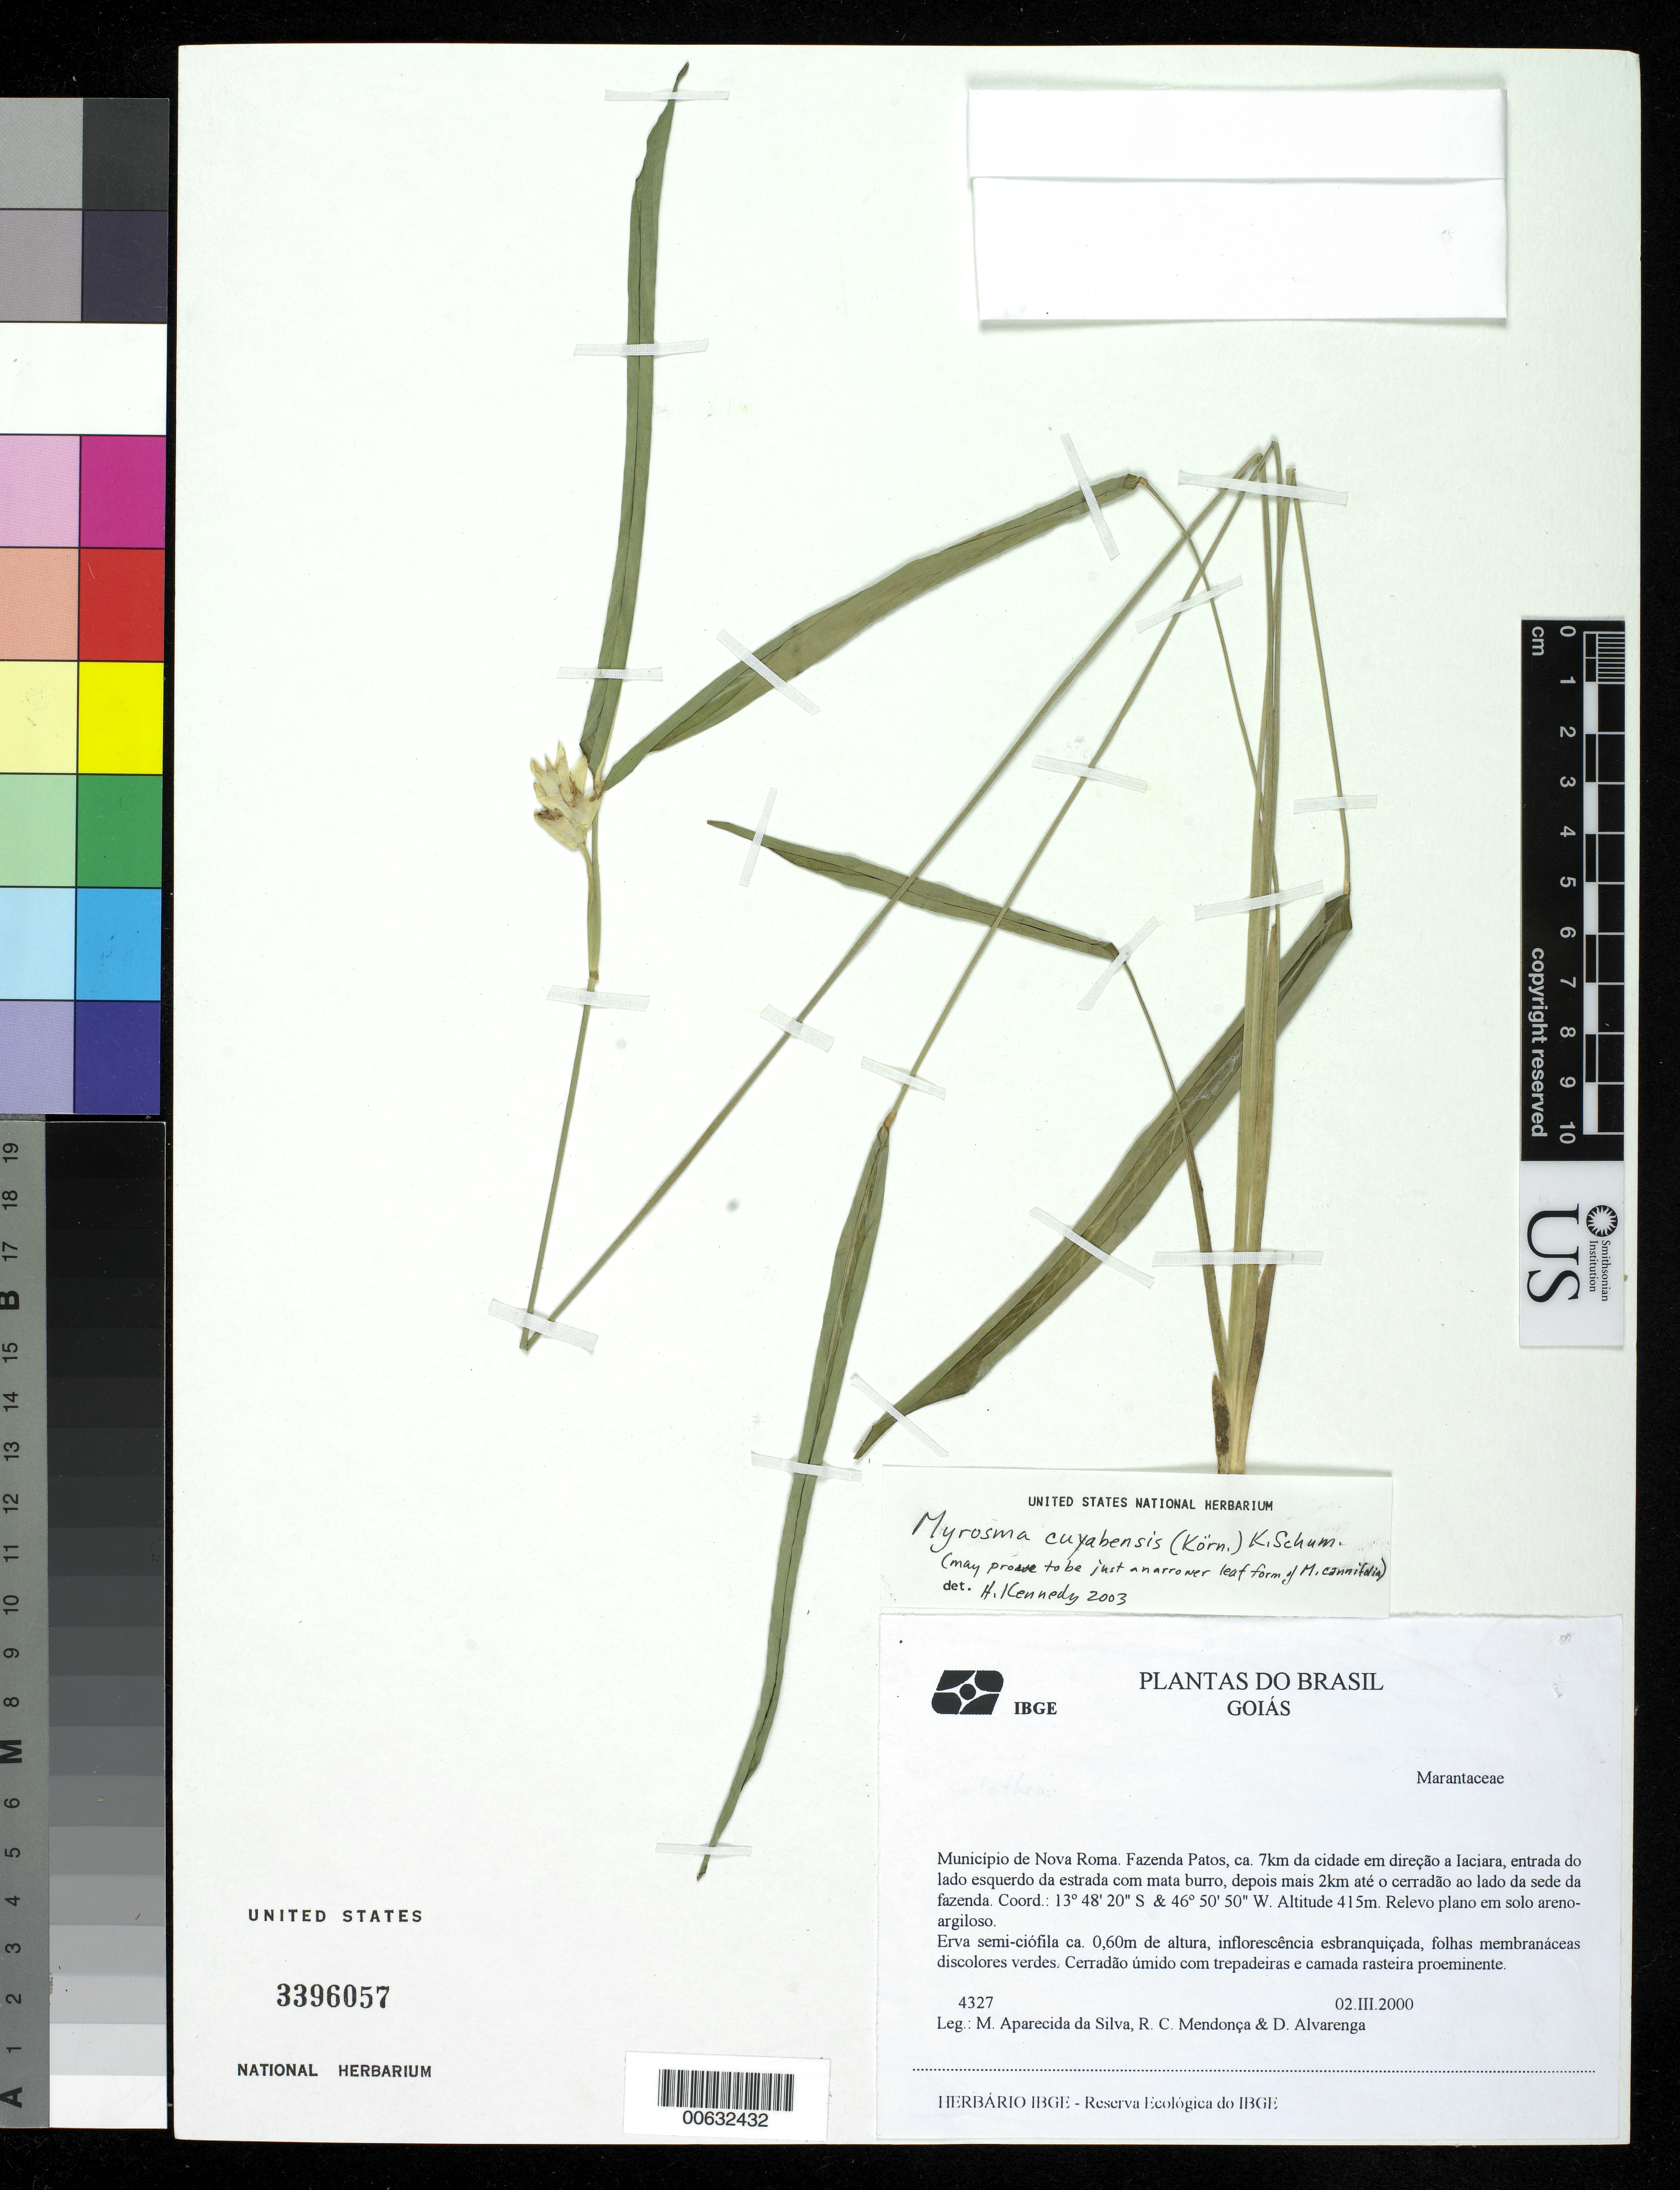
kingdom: Plantae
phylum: Tracheophyta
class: Liliopsida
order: Zingiberales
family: Marantaceae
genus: Myrosma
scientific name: Myrosma cuyabensis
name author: (Körn.) K. Schum.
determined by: Kennedy, Helen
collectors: M. A. Silva, R. C. Mendonça & D. Alvarenga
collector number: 4327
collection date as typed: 02 03 2000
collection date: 2000-03-02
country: Brazil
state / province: Goiás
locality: Nova roma, fazenda patos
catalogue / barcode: US 3396057